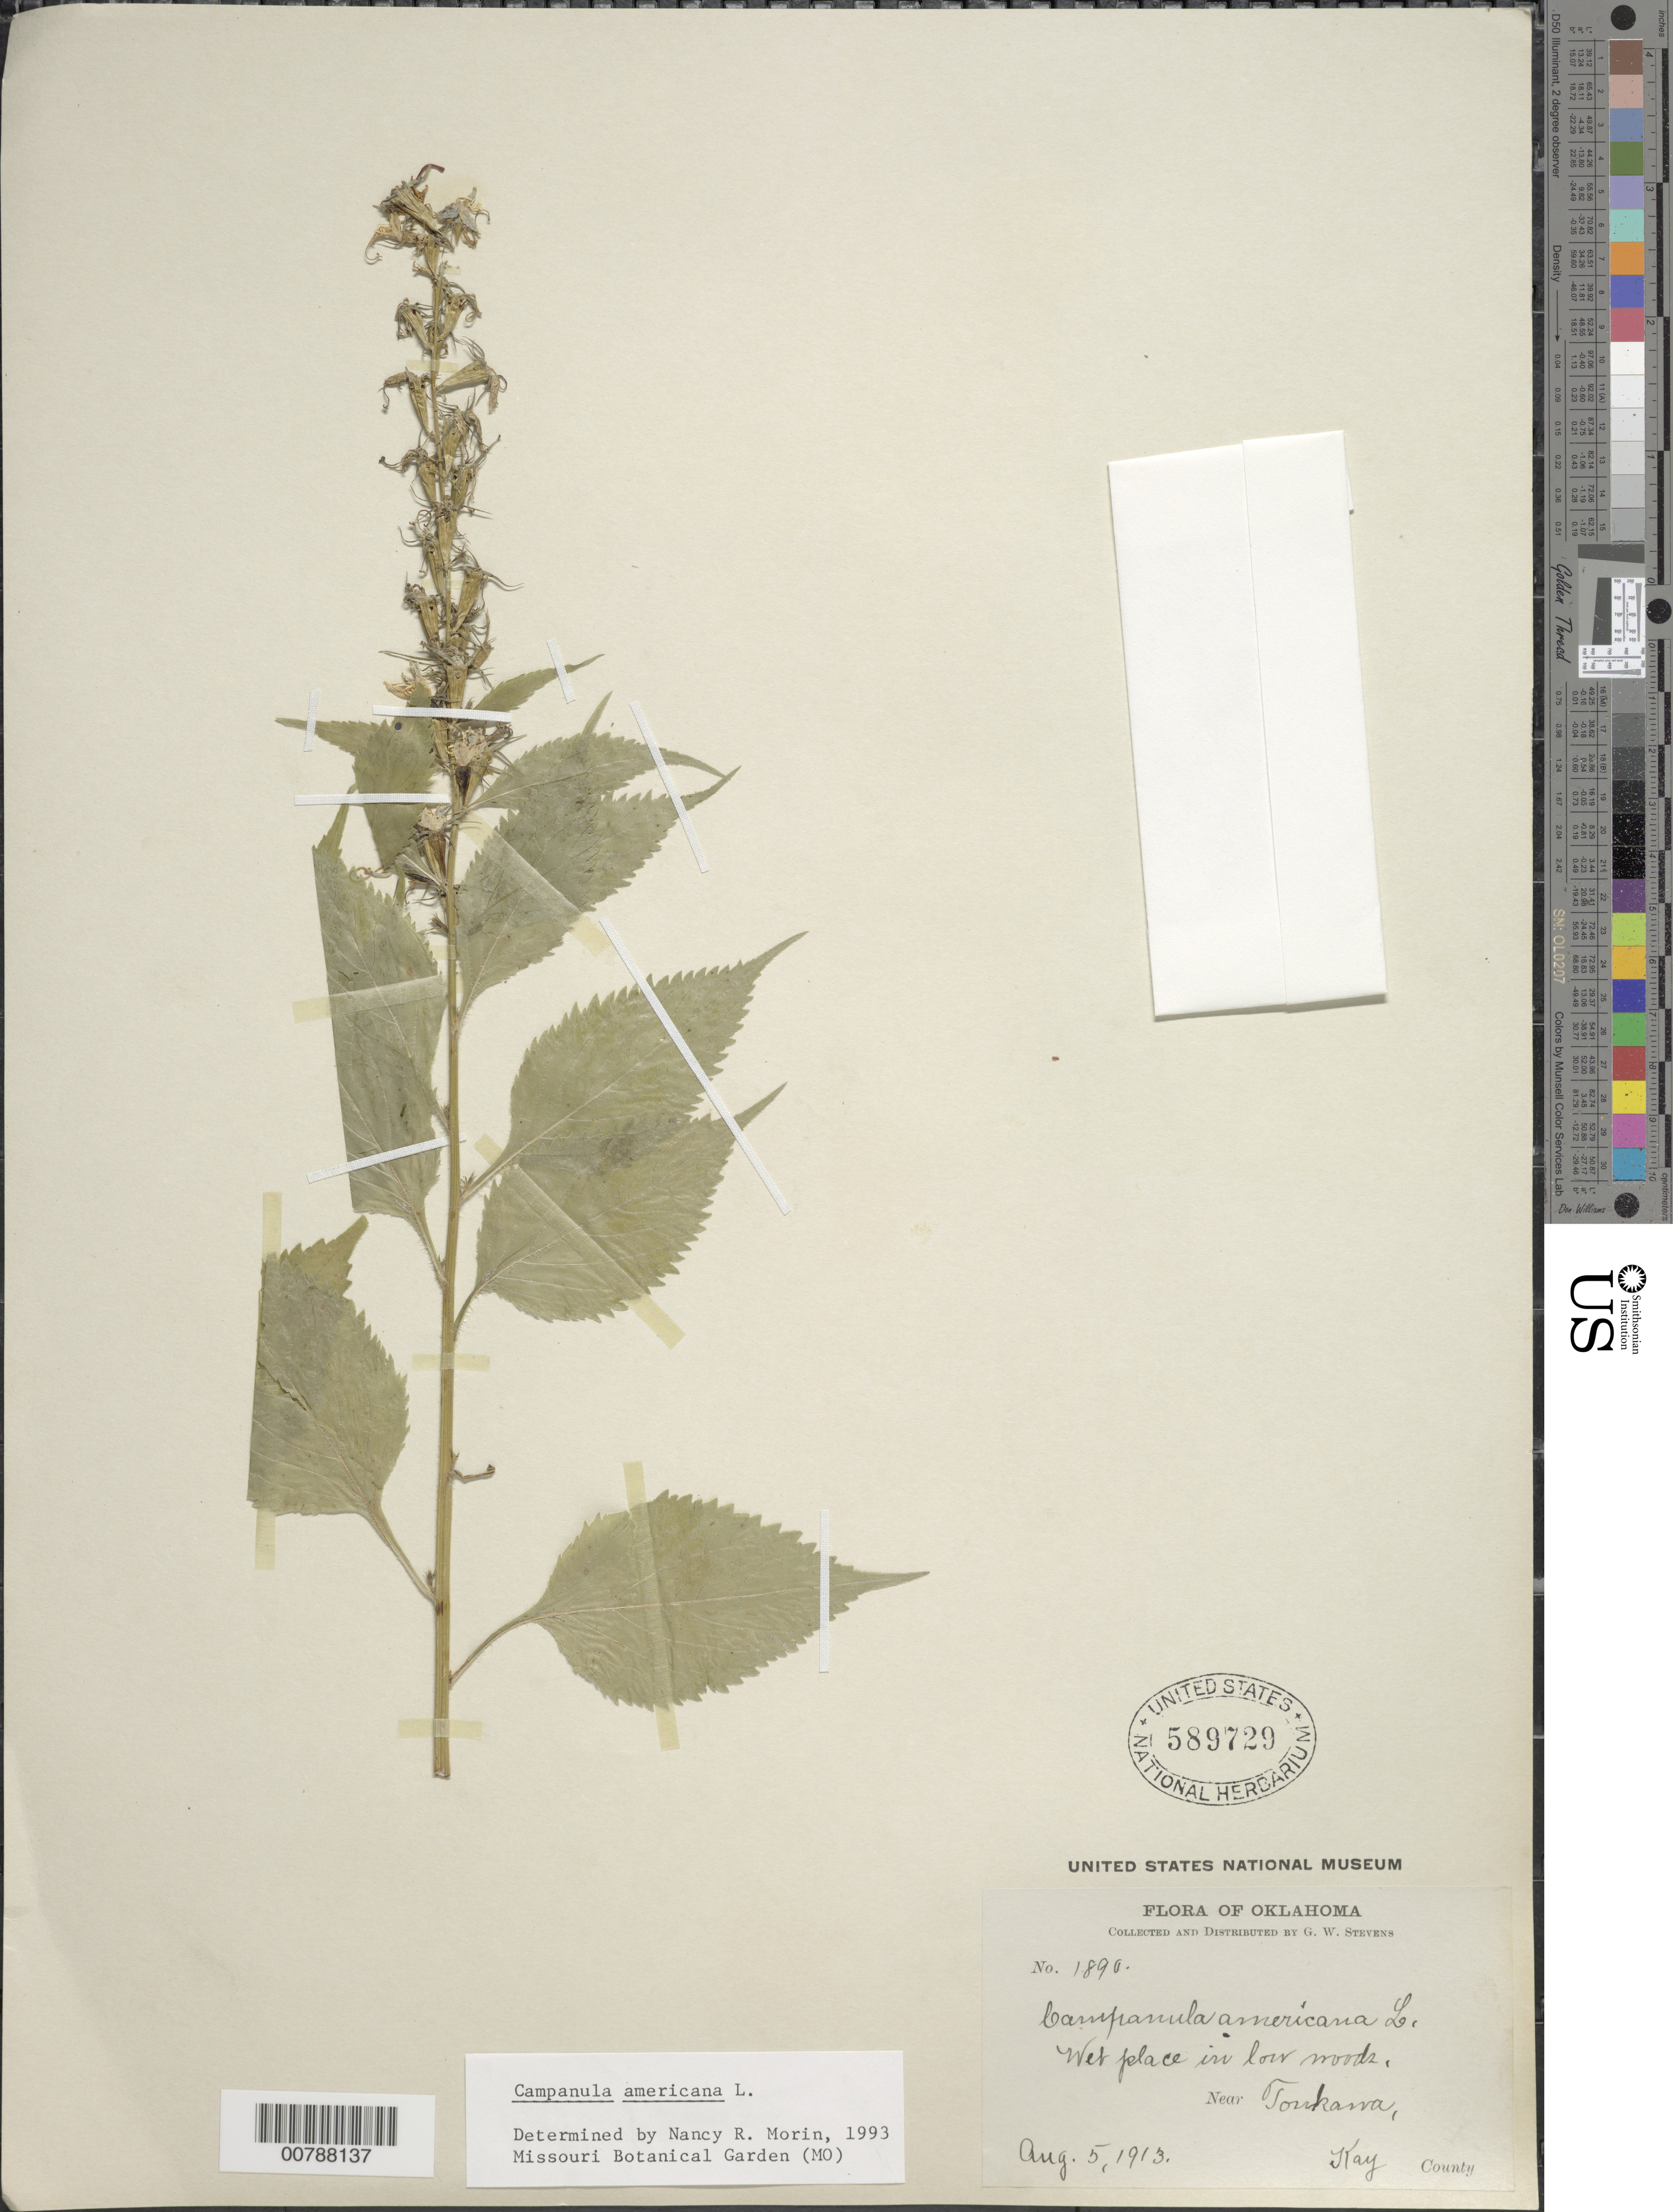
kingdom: Plantae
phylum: Tracheophyta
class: Magnoliopsida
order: Asterales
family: Campanulaceae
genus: Campanula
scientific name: Campanula americana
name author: L.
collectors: G. W. Stevens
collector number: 1890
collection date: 1913-08-05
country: United States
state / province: Oklahoma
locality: Near Tonkawa.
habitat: Wet places in low woods.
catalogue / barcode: US 589729